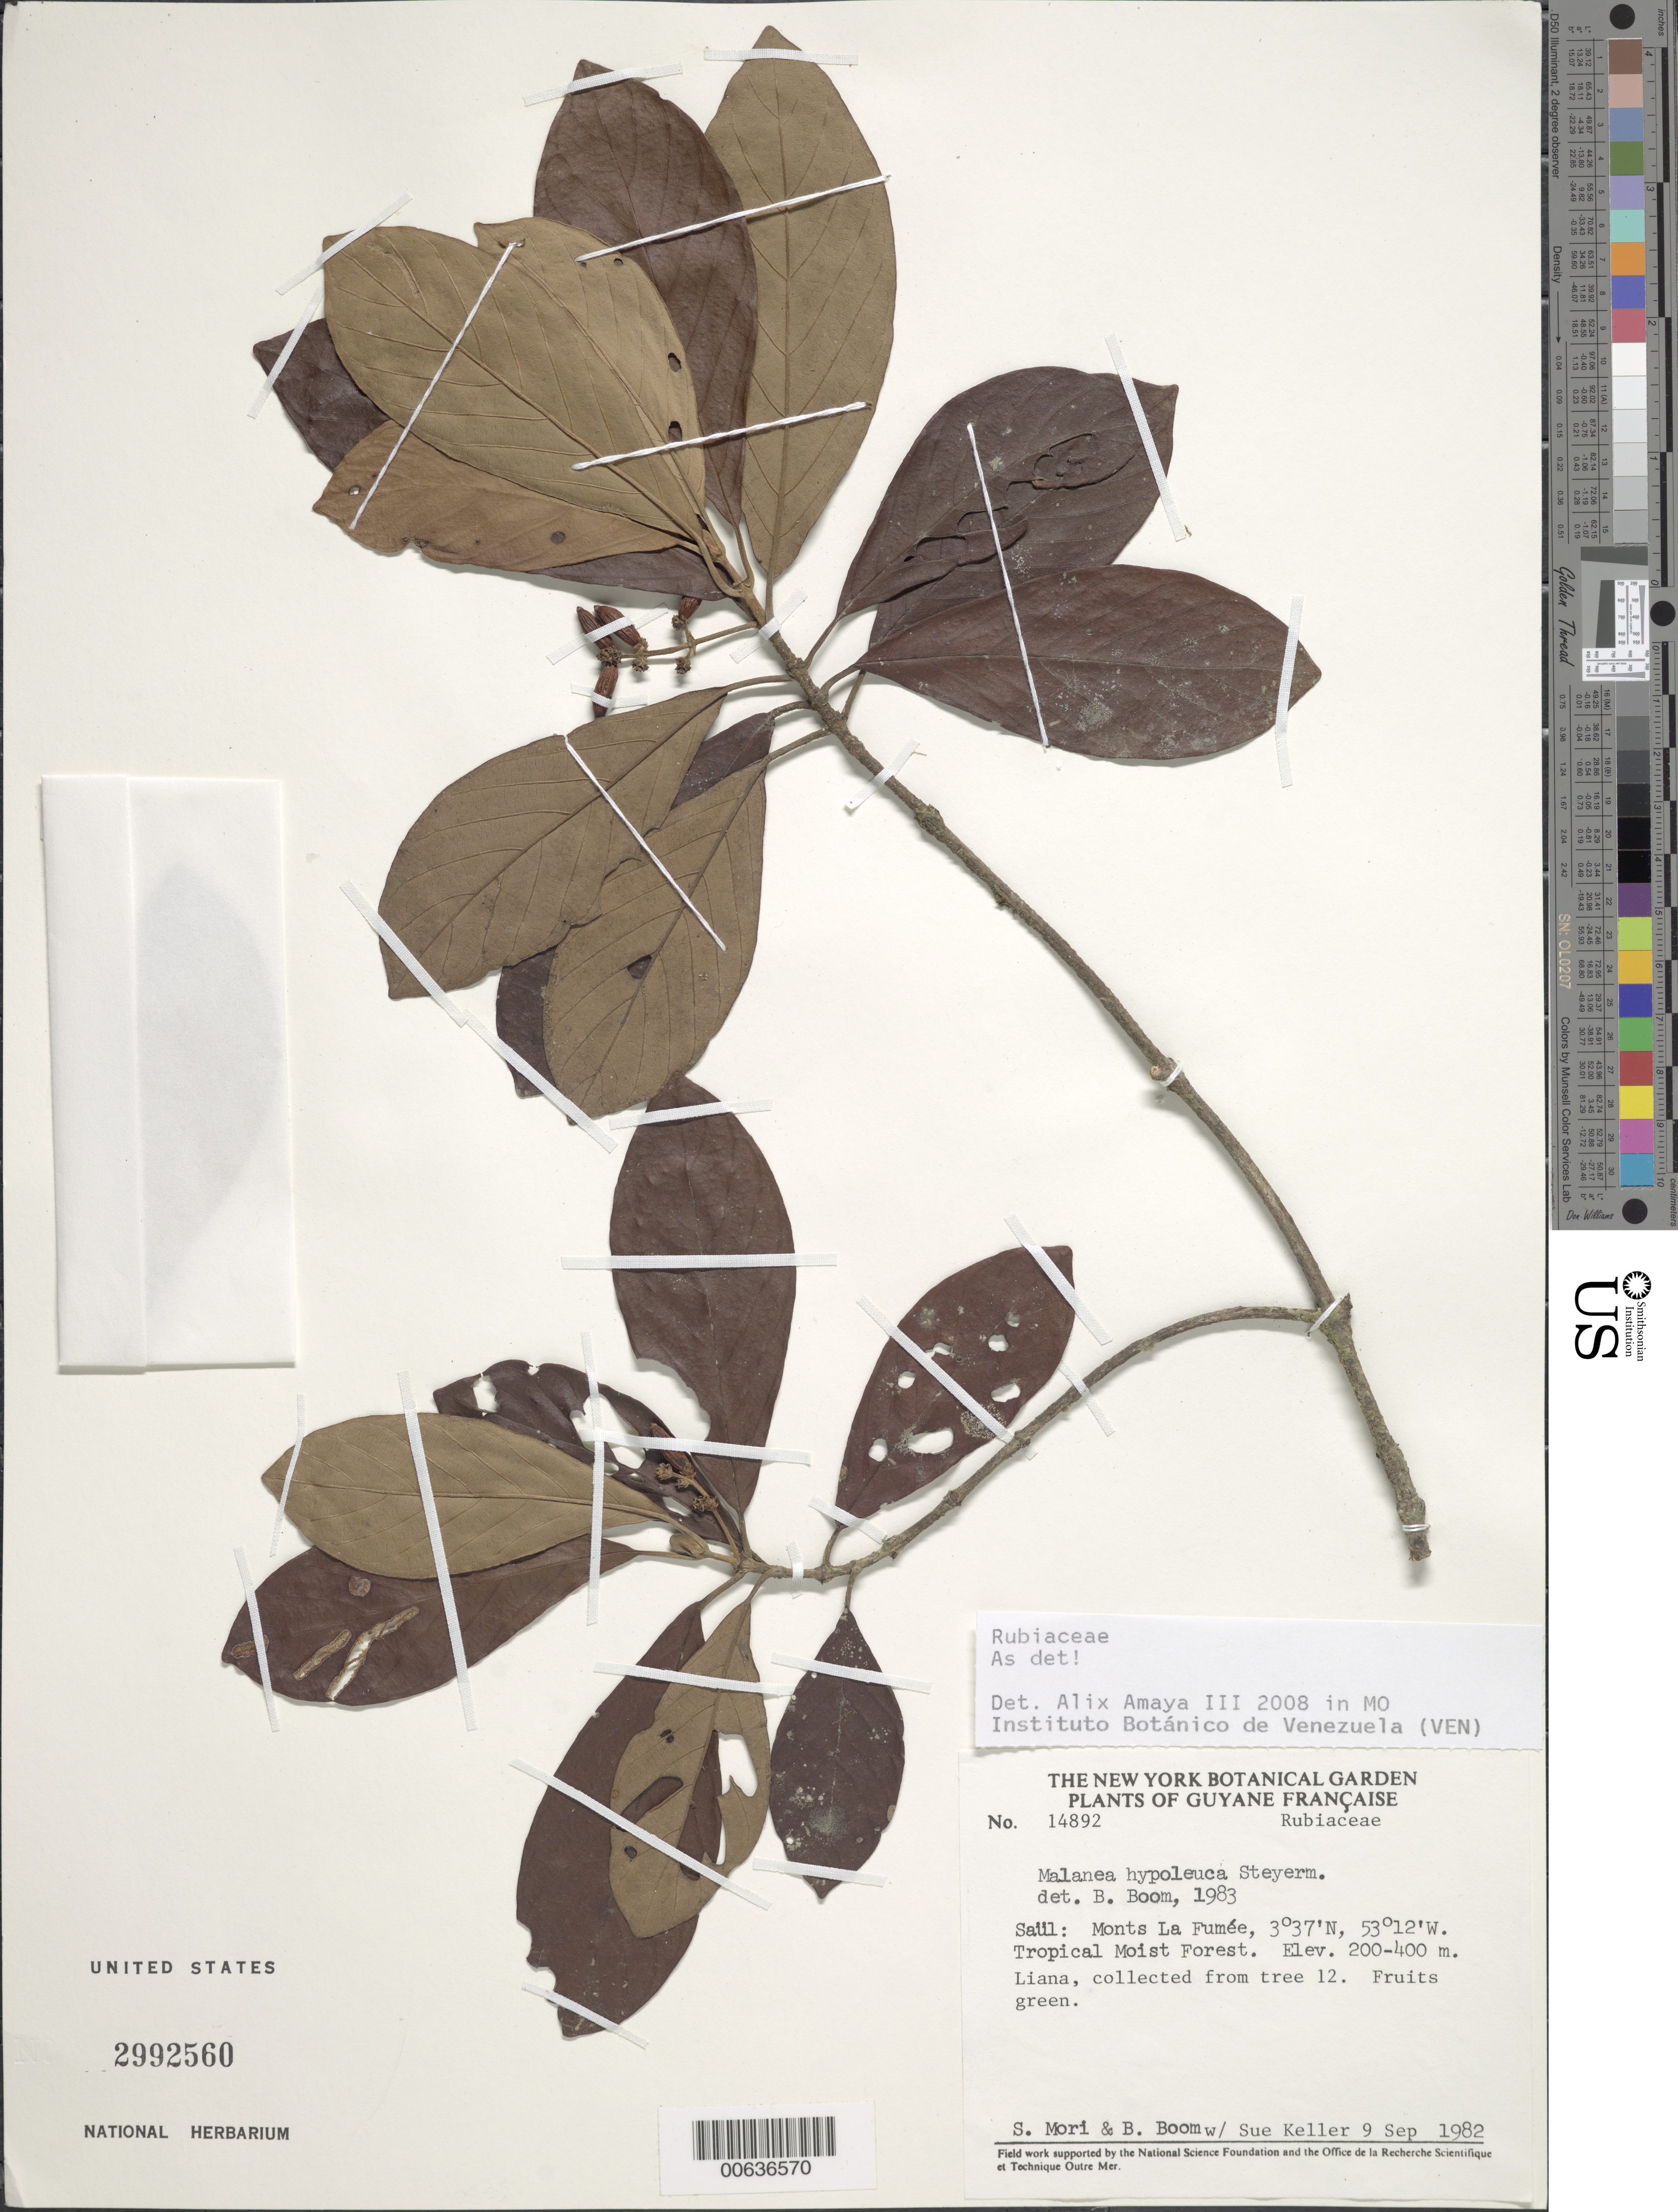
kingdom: Plantae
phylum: Tracheophyta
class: Magnoliopsida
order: Gentianales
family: Rubiaceae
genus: Malanea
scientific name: Malanea hypoleuca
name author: Steyerm.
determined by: Boom, B. M.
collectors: S. Mori, B. M. Boom & S. Keller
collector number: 14892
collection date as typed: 9-Sep-82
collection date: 1982-09-09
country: French Guiana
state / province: Saint-Laurent-du-Maroni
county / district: Saül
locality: Saül, Monts La Fumée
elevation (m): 200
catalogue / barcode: US 2992560